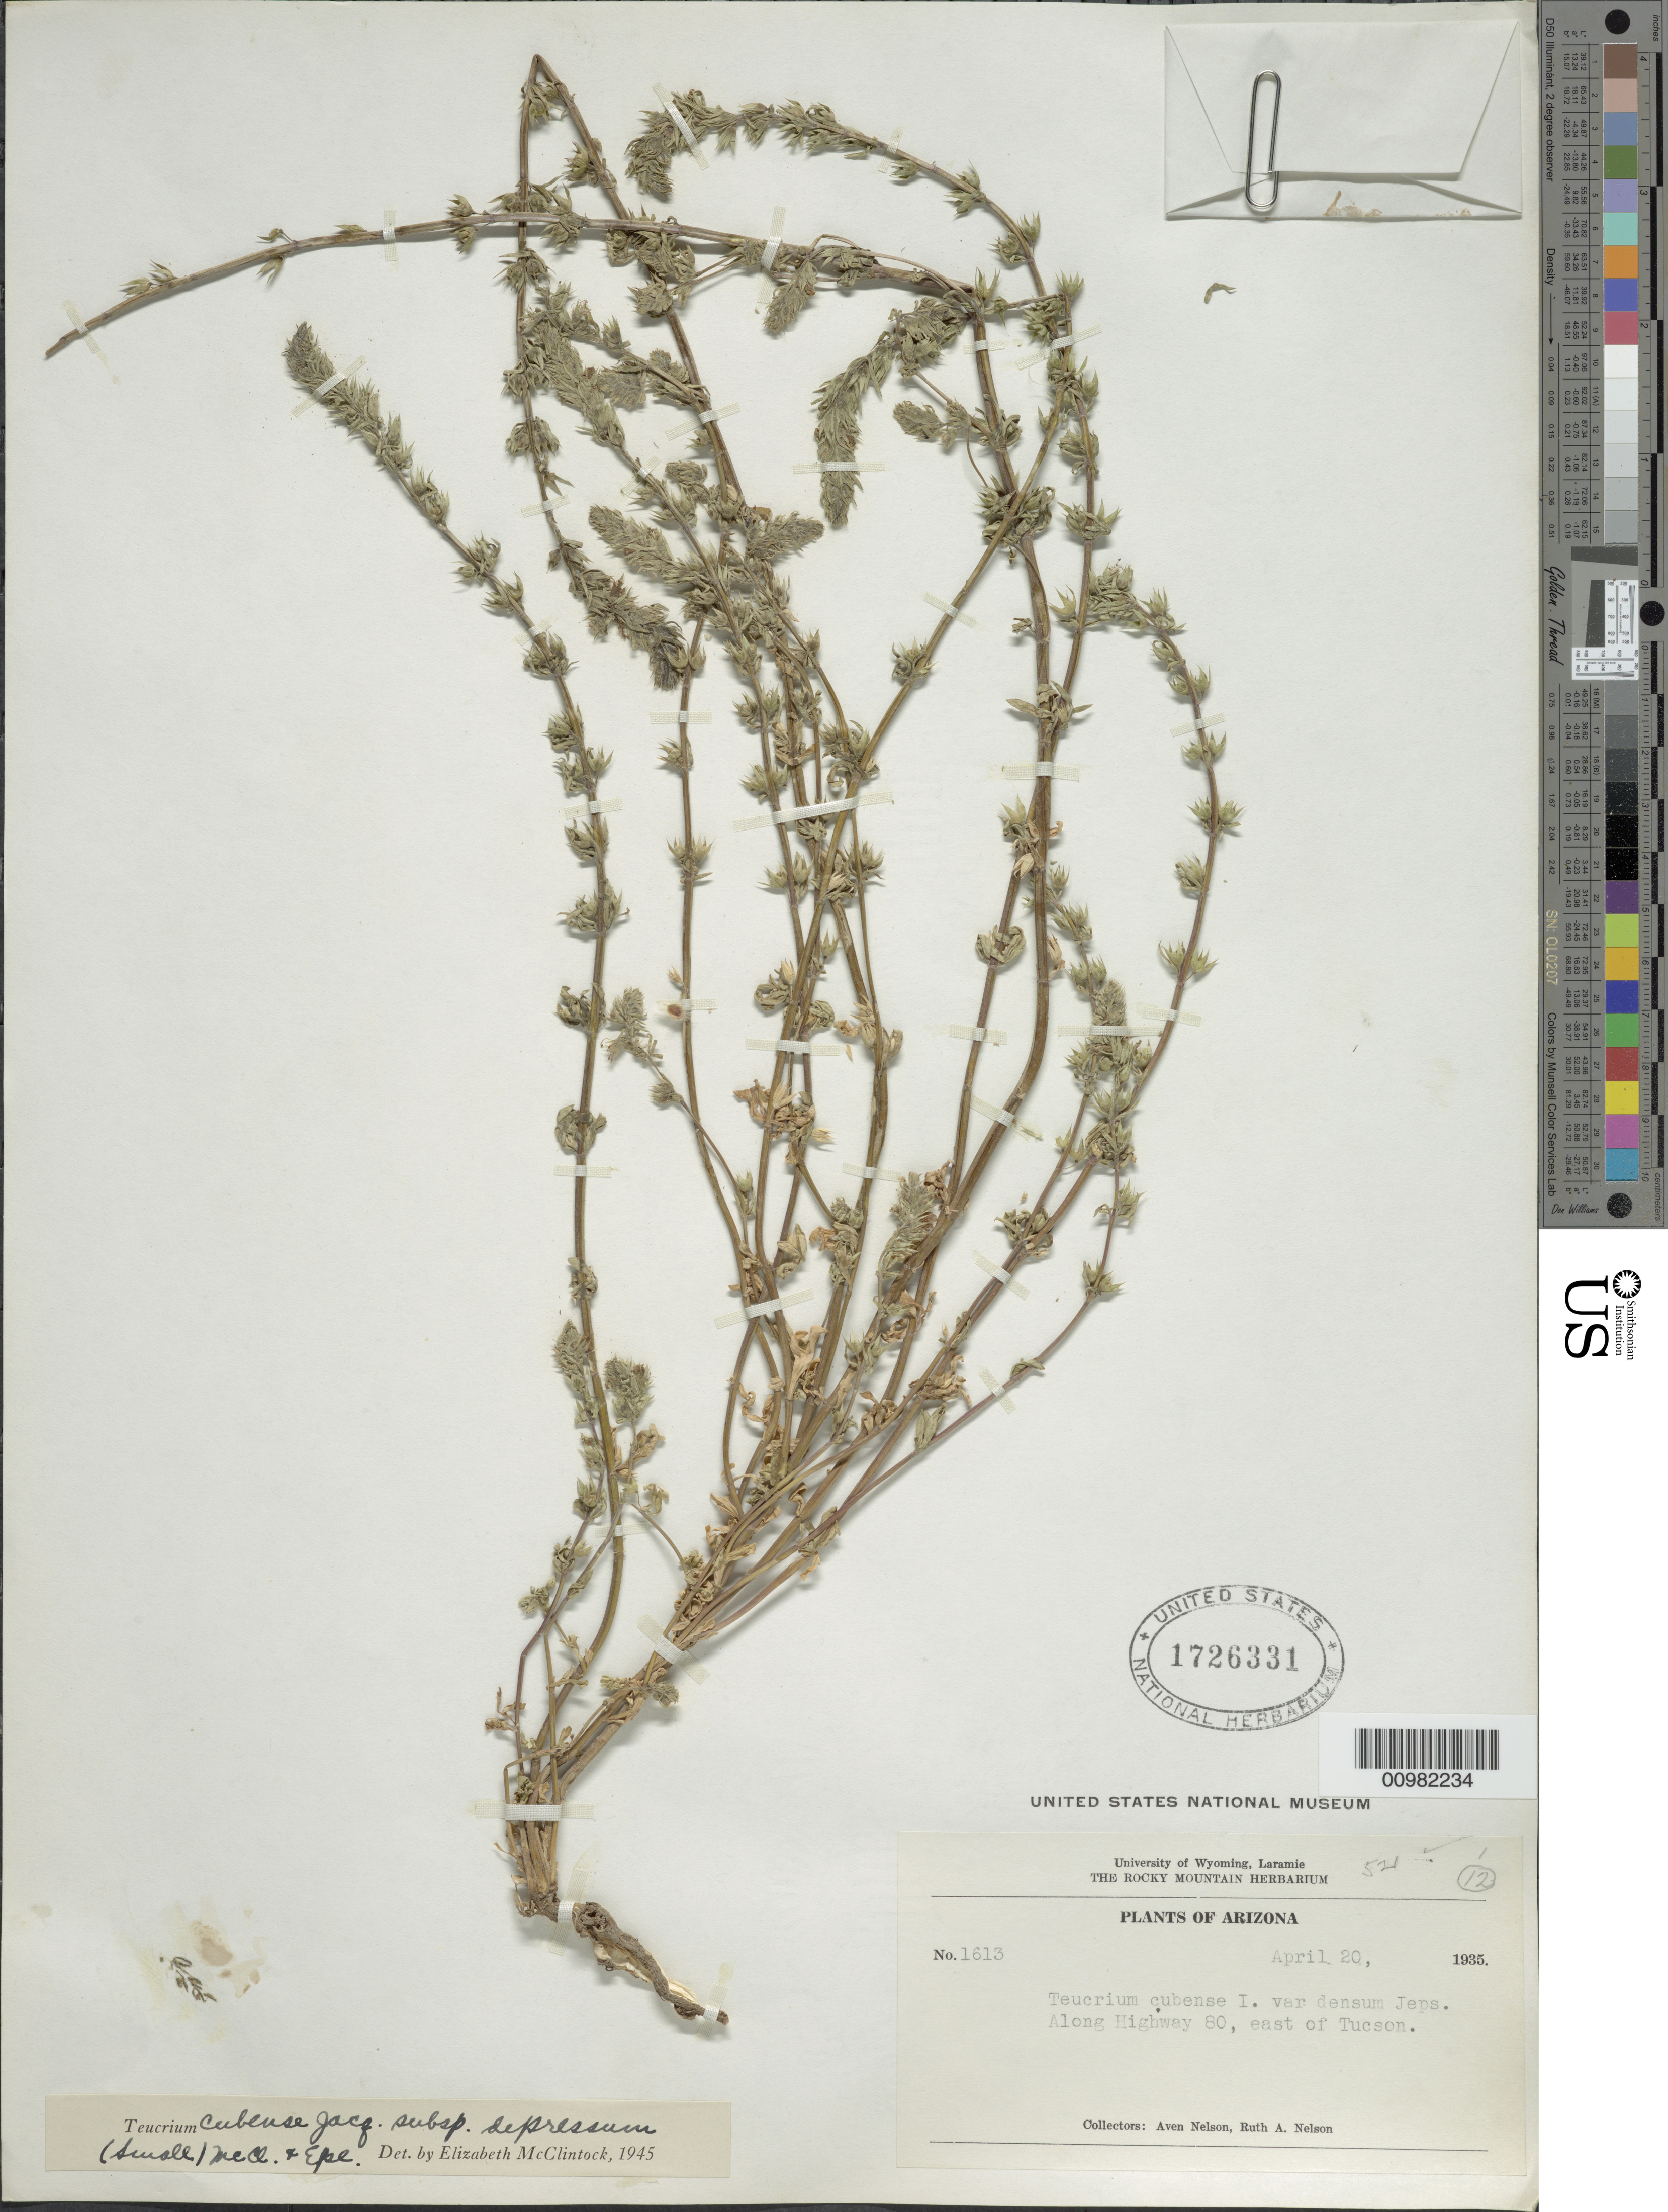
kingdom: Plantae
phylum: Tracheophyta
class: Magnoliopsida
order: Lamiales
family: Lamiaceae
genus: Teucrium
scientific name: Teucrium cubense subsp. depressum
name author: (Small) E. M. McClint. & Epling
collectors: A. Nelson & R. A. Nelson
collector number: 1613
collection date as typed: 20 Apr 1935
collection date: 1935-04-20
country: United States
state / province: Arizona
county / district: Pima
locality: Along Highway 80; east of Tucson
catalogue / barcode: US 1726331